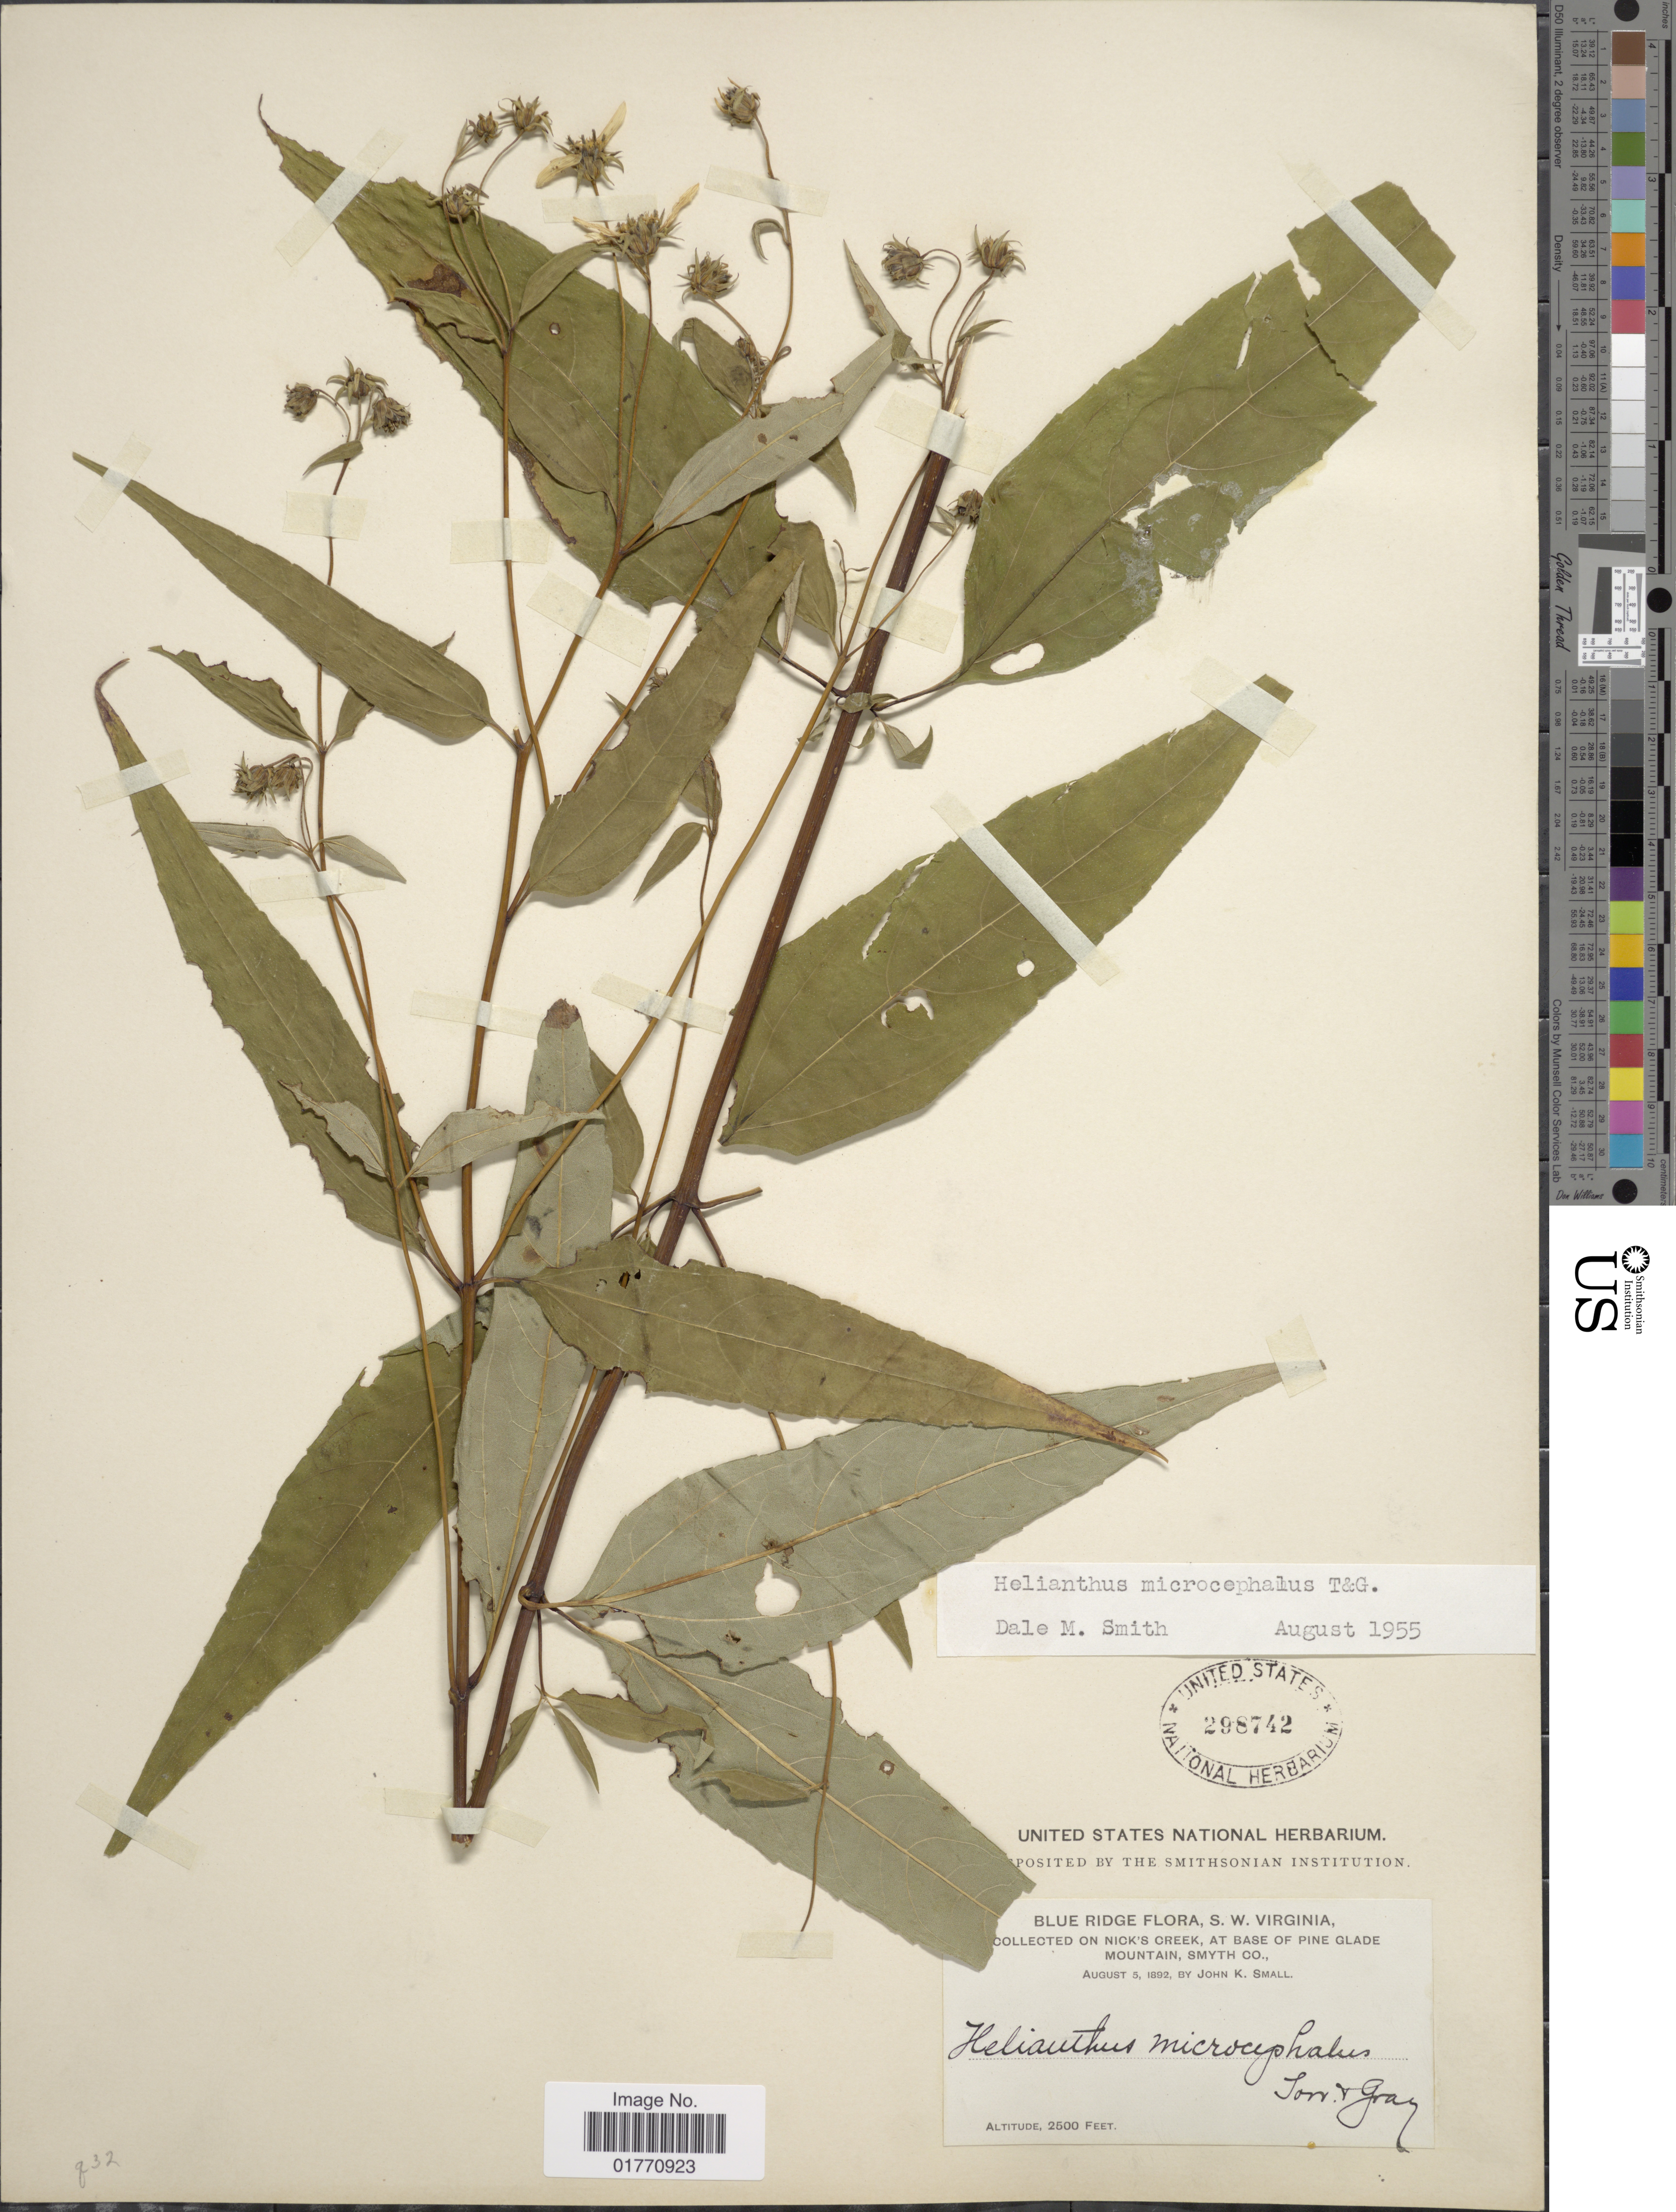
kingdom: Plantae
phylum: Tracheophyta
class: Magnoliopsida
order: Asterales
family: Asteraceae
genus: Helianthus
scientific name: Helianthus microcephalus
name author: Torr. & A. Gray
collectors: J. K. Small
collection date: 1892-08-05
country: United States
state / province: Virginia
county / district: Smyth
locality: Blue Ridge Flora, SW Virginia, on Nick's Creek, at base of Pine Glade Mountain,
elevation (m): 762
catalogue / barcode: US 298742